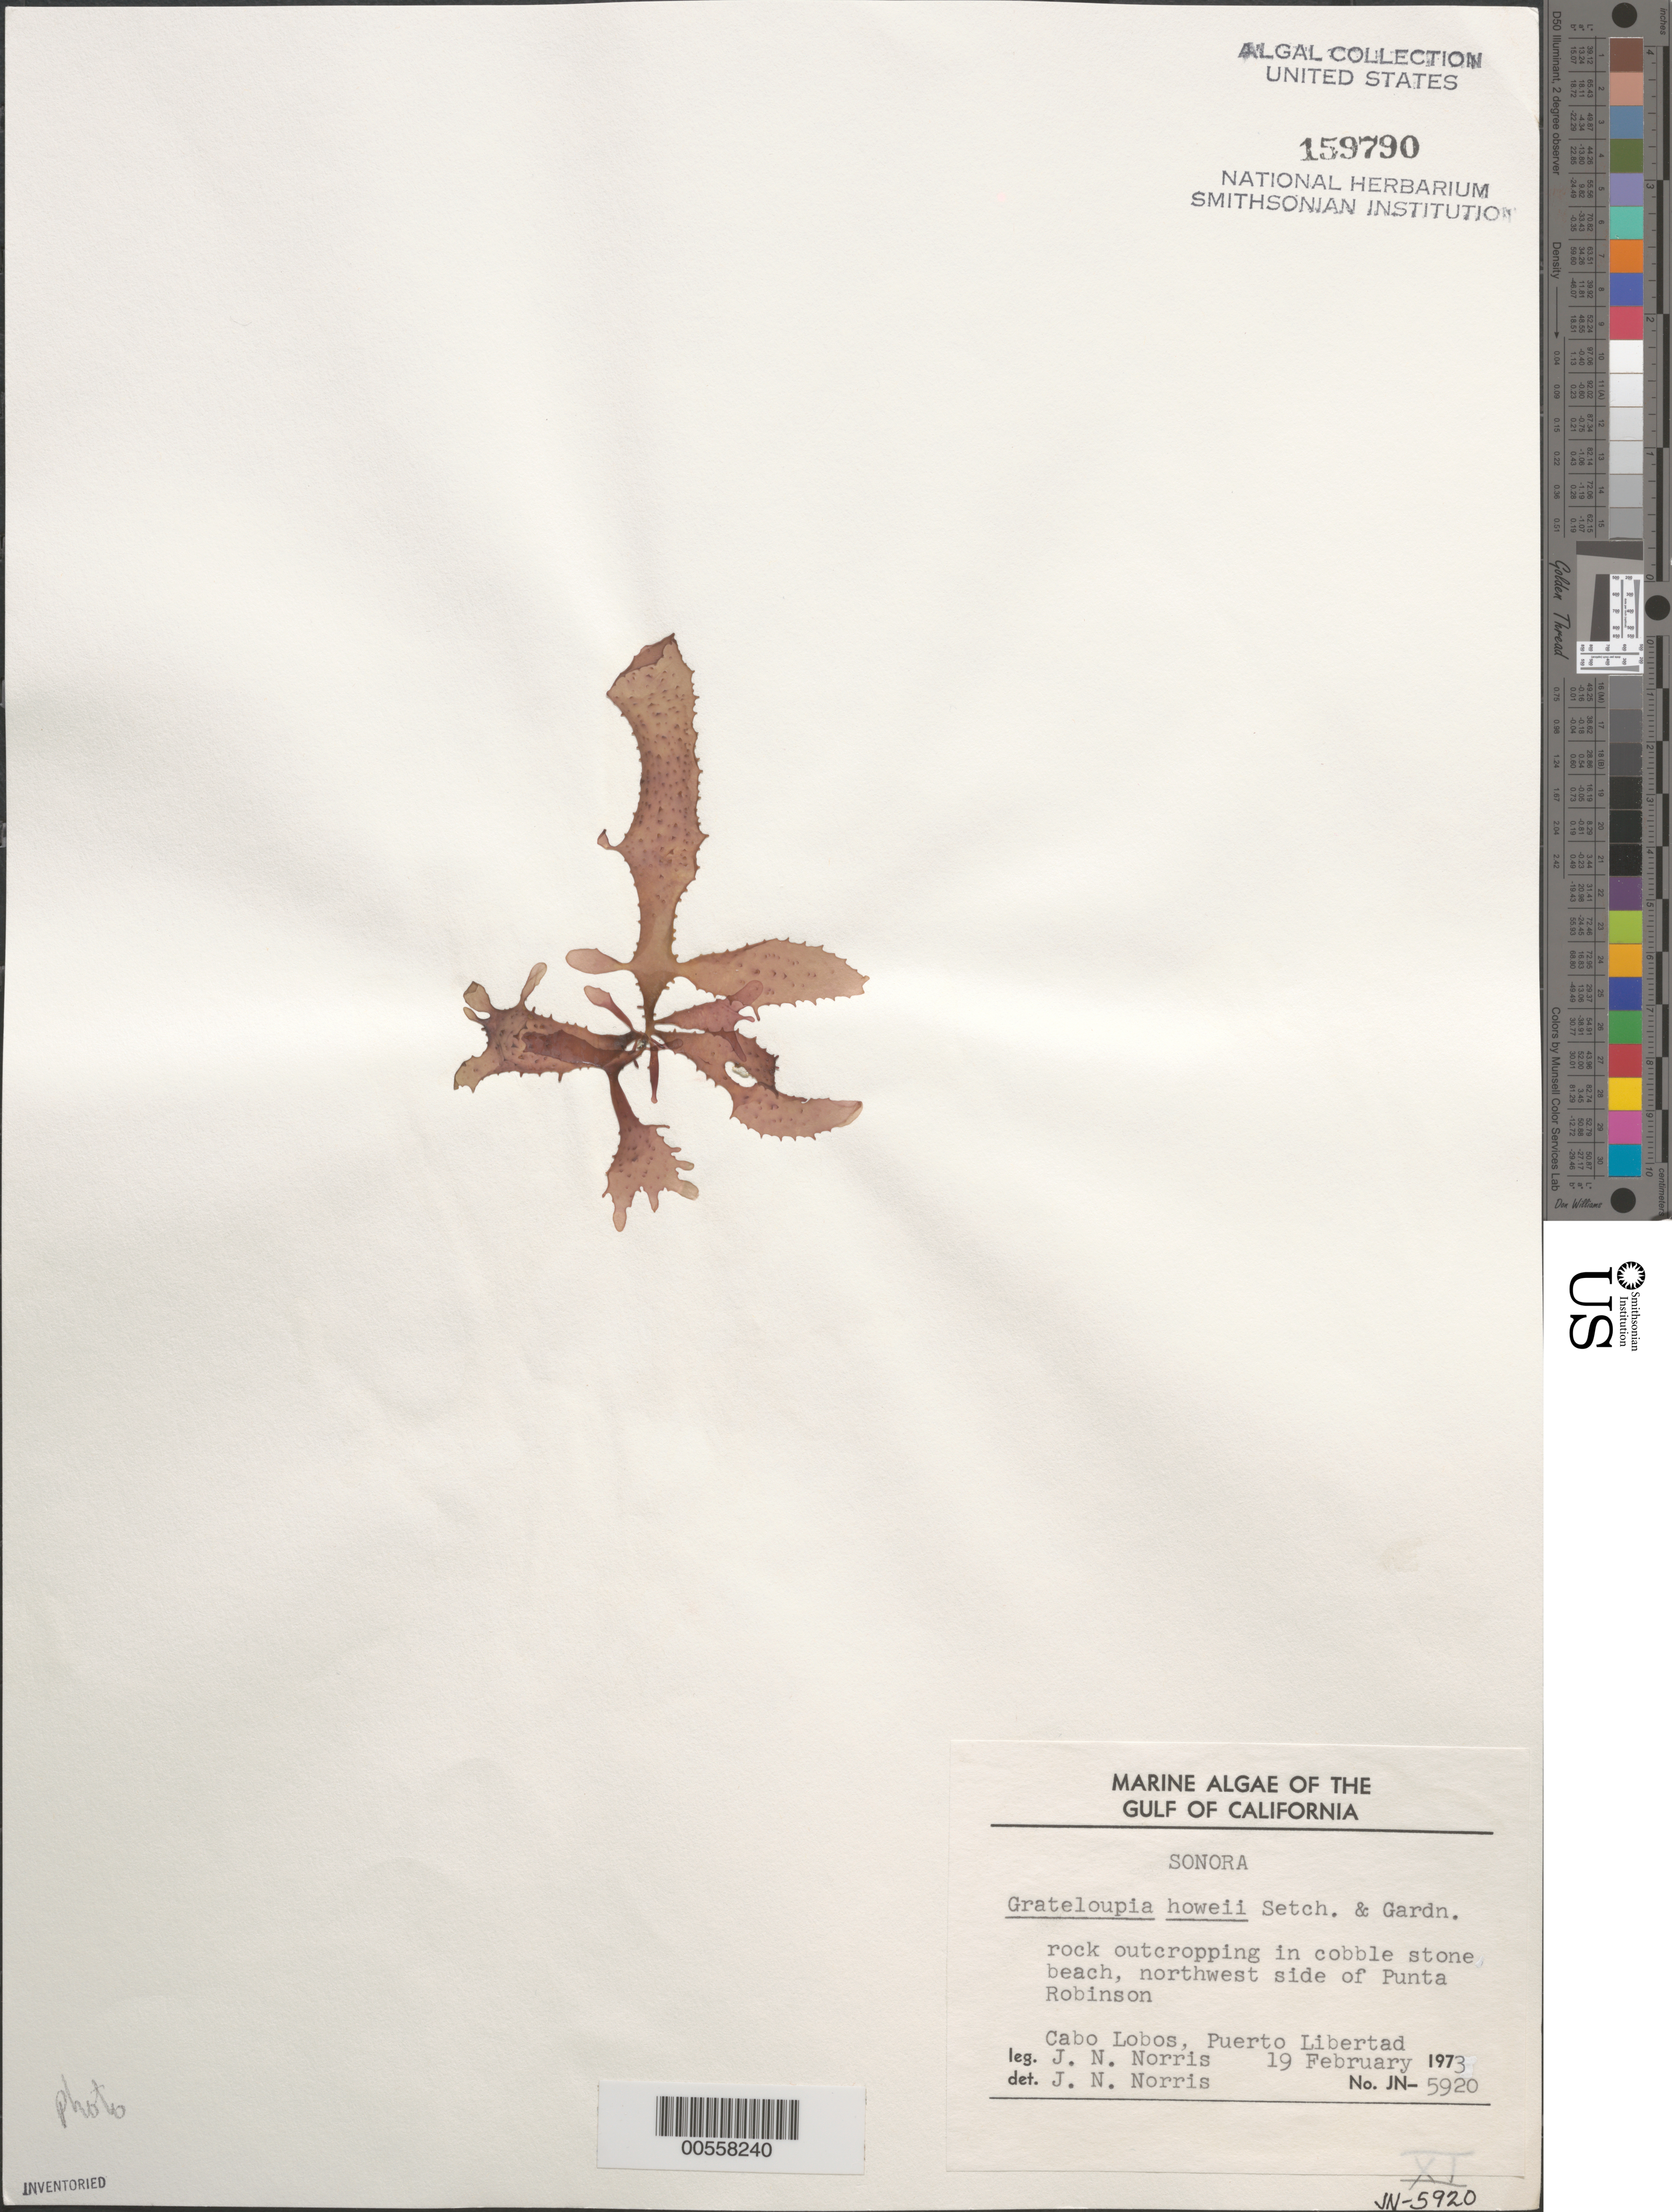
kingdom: Plantae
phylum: Rhodophyta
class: Florideophyceae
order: Halymeniales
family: Halymeniaceae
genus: Grateloupia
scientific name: Grateloupia howeii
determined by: Norris, James N.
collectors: J. N. Norris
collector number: JN-5920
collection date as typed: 19 Feb 1973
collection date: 1973-02-19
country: Mexico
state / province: Sonora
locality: Cabo Lobos, Puerto Libertad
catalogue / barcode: US 159790